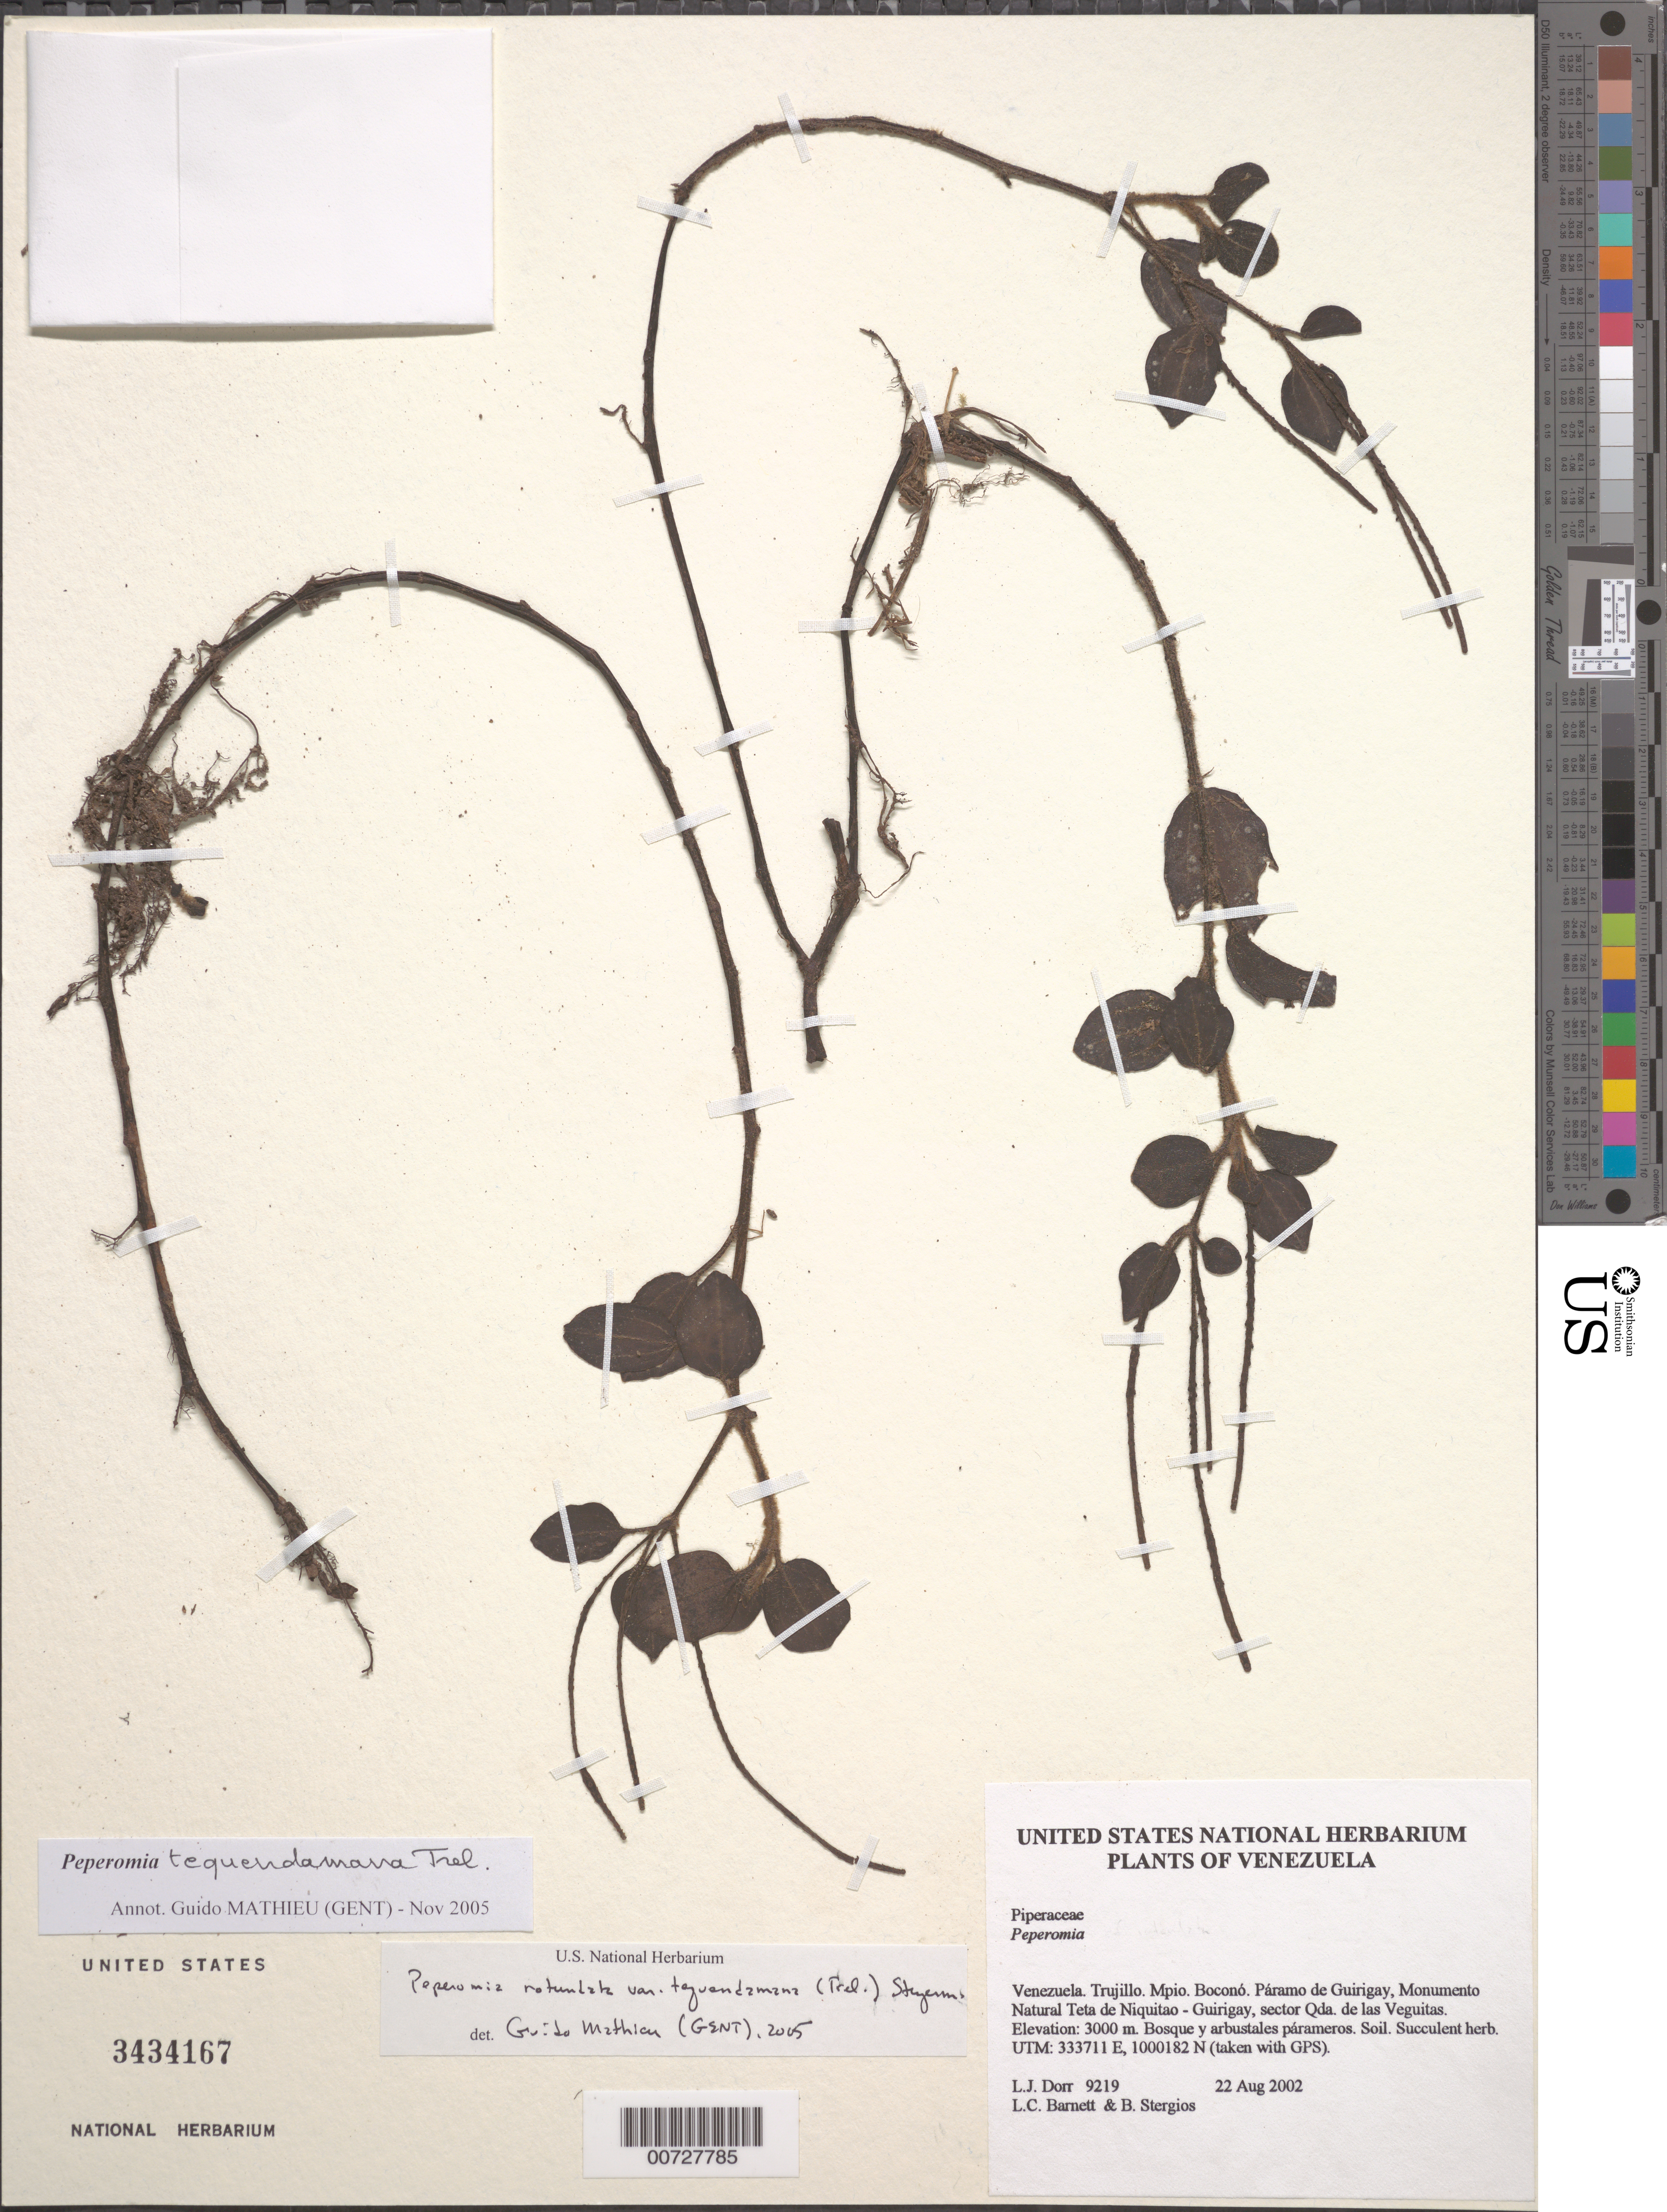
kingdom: Plantae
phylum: Tracheophyta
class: Magnoliopsida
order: Piperales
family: Piperaceae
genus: Peperomia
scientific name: Peperomia tequendamana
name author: Trel.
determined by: Mathieu, Guido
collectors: L. J. Dorr, L. C. Barnett & B. G. Stergios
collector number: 9219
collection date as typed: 22 Aug 2002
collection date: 2002-08-22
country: Venezuela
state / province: Trujillo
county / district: Boconó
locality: Páramo de Guirigay, Monumento Natural Teta de Niquitao - Guirigay, sector Las Veguitas.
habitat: Bosque y arbustales párameros. Soil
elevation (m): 3000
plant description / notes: BR, HUA, NY, PORT, US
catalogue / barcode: US 3434167